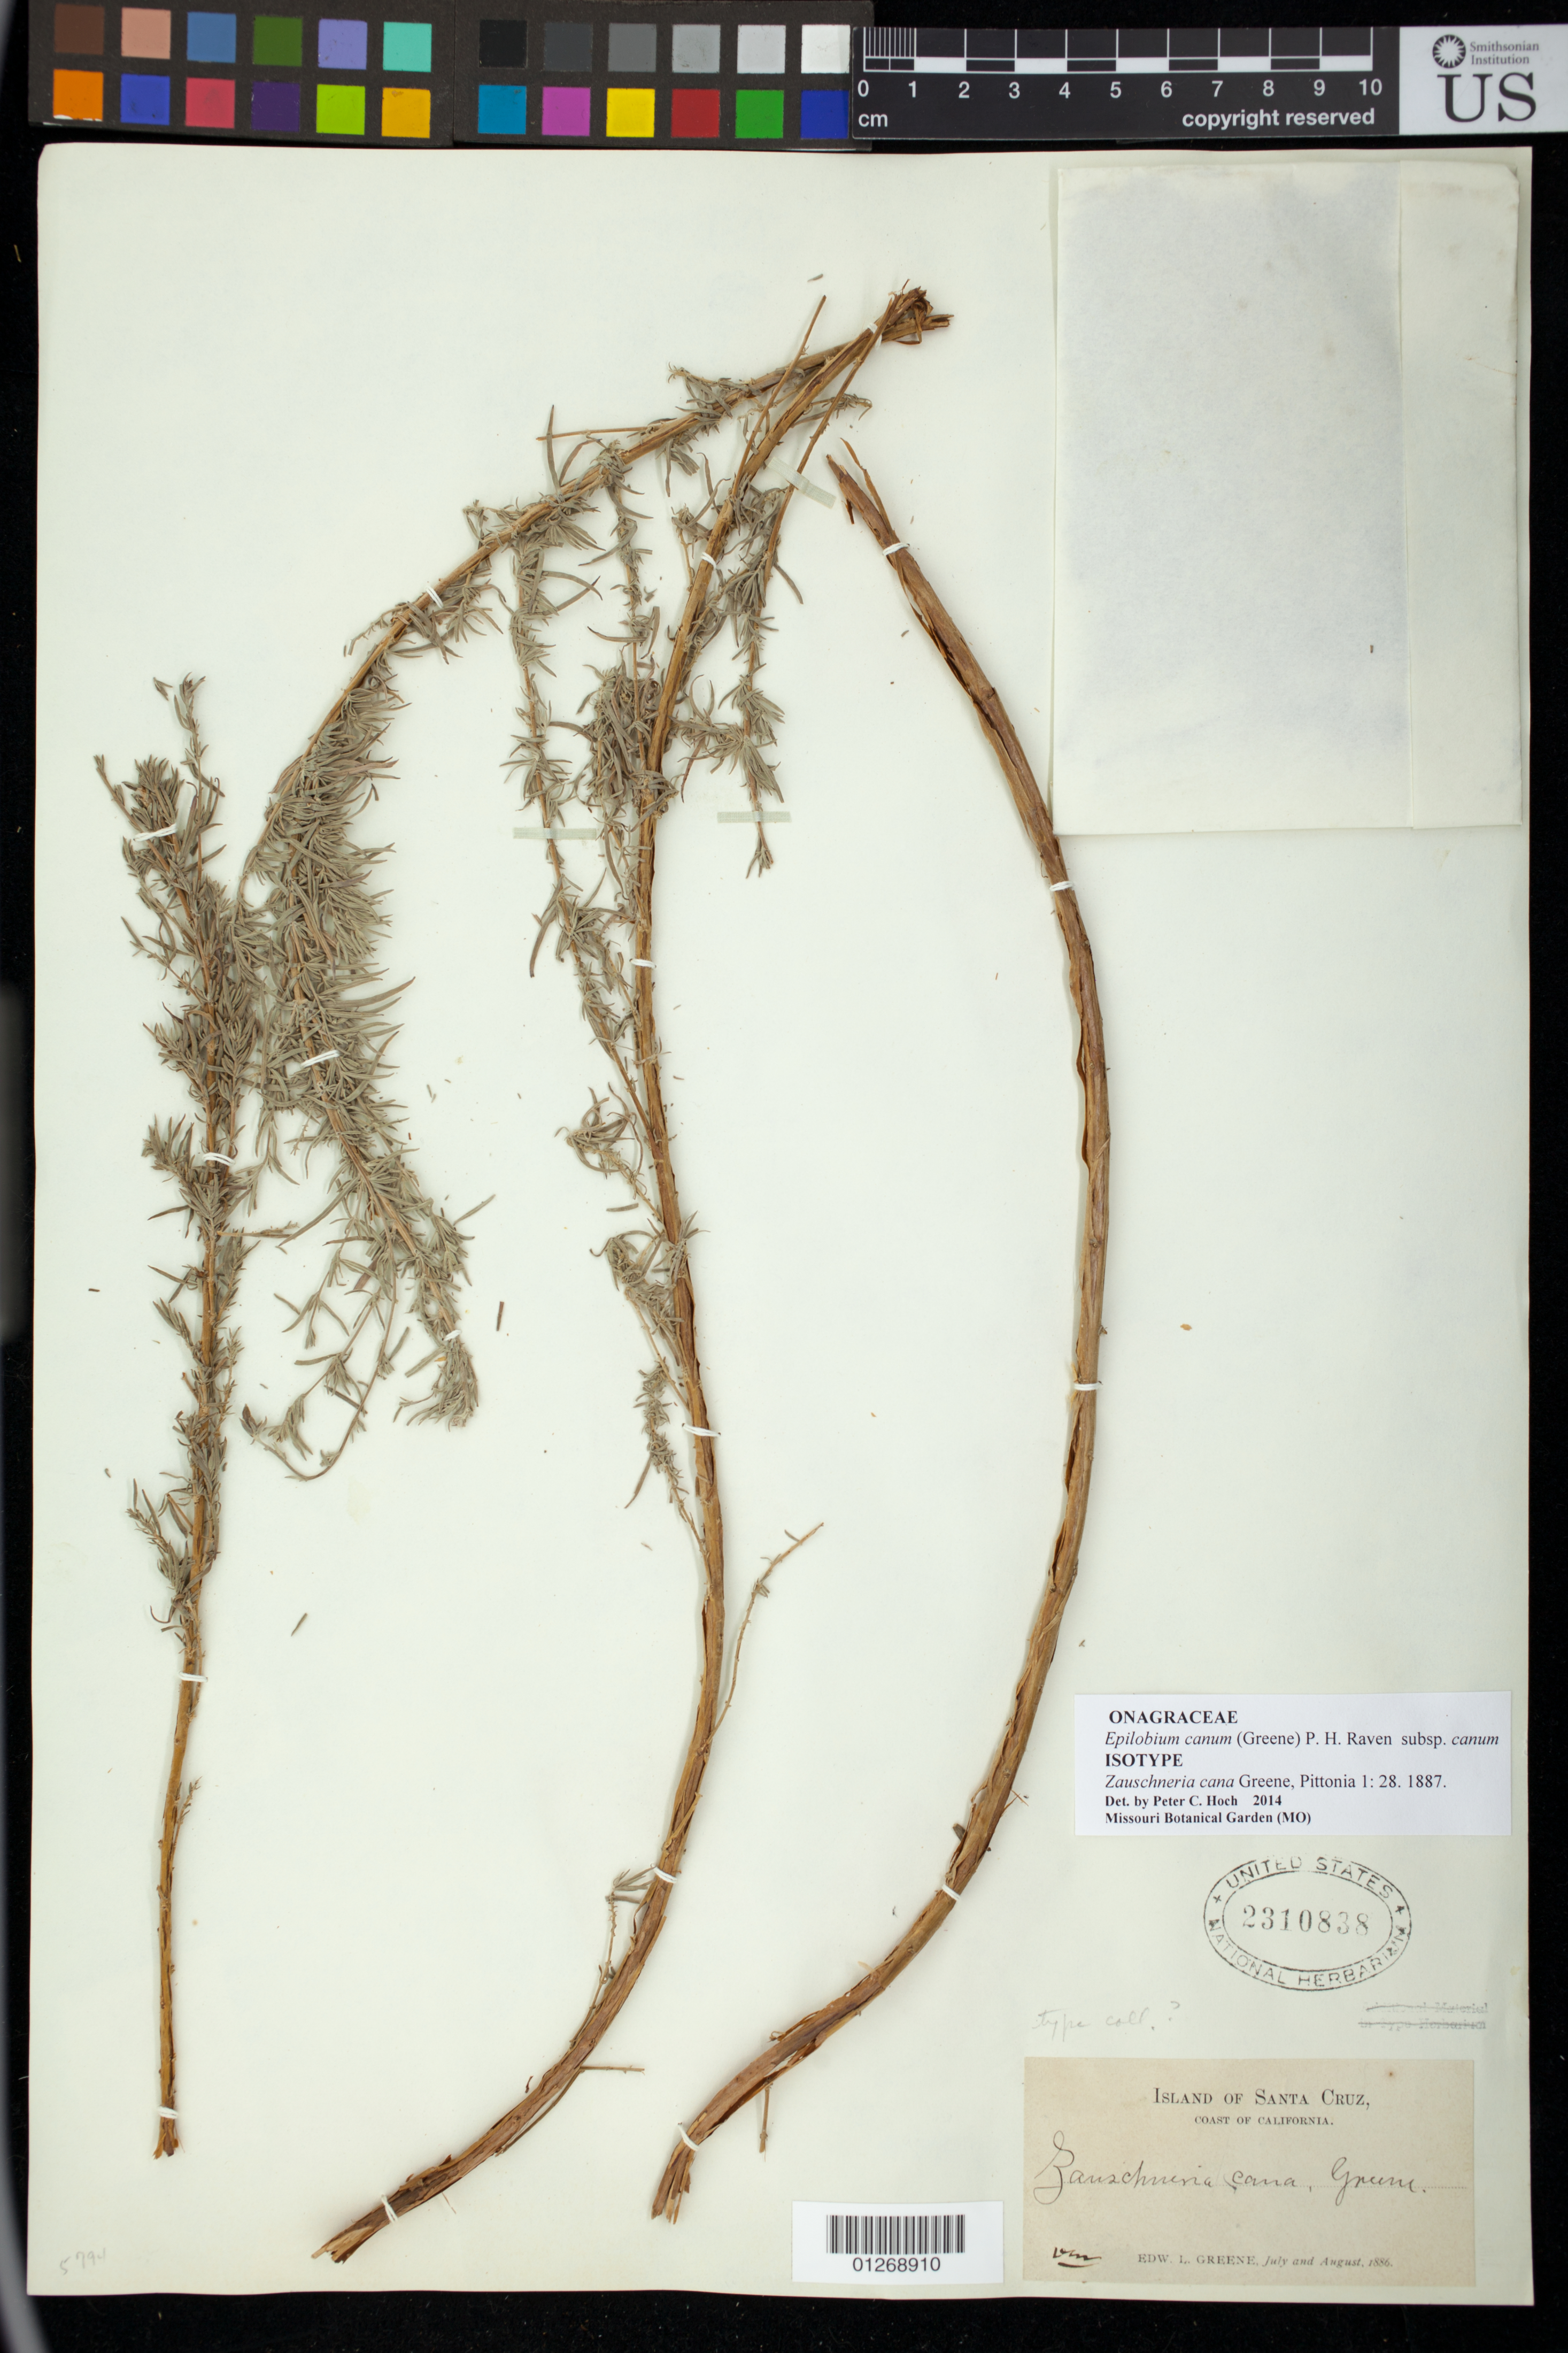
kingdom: Plantae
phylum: Tracheophyta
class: Magnoliopsida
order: Myrtales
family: Onagraceae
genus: Zauschneria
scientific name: Zauschneria cana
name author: Greene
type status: Isotype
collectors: E. L. Greene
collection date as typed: Jul 1886 and -- Aug 1886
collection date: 1886-07,1886-08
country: United States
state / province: California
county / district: Santa Cruz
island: Santa Cruz Island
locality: Island of Santa Cruz, coast of California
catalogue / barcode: US 2310838